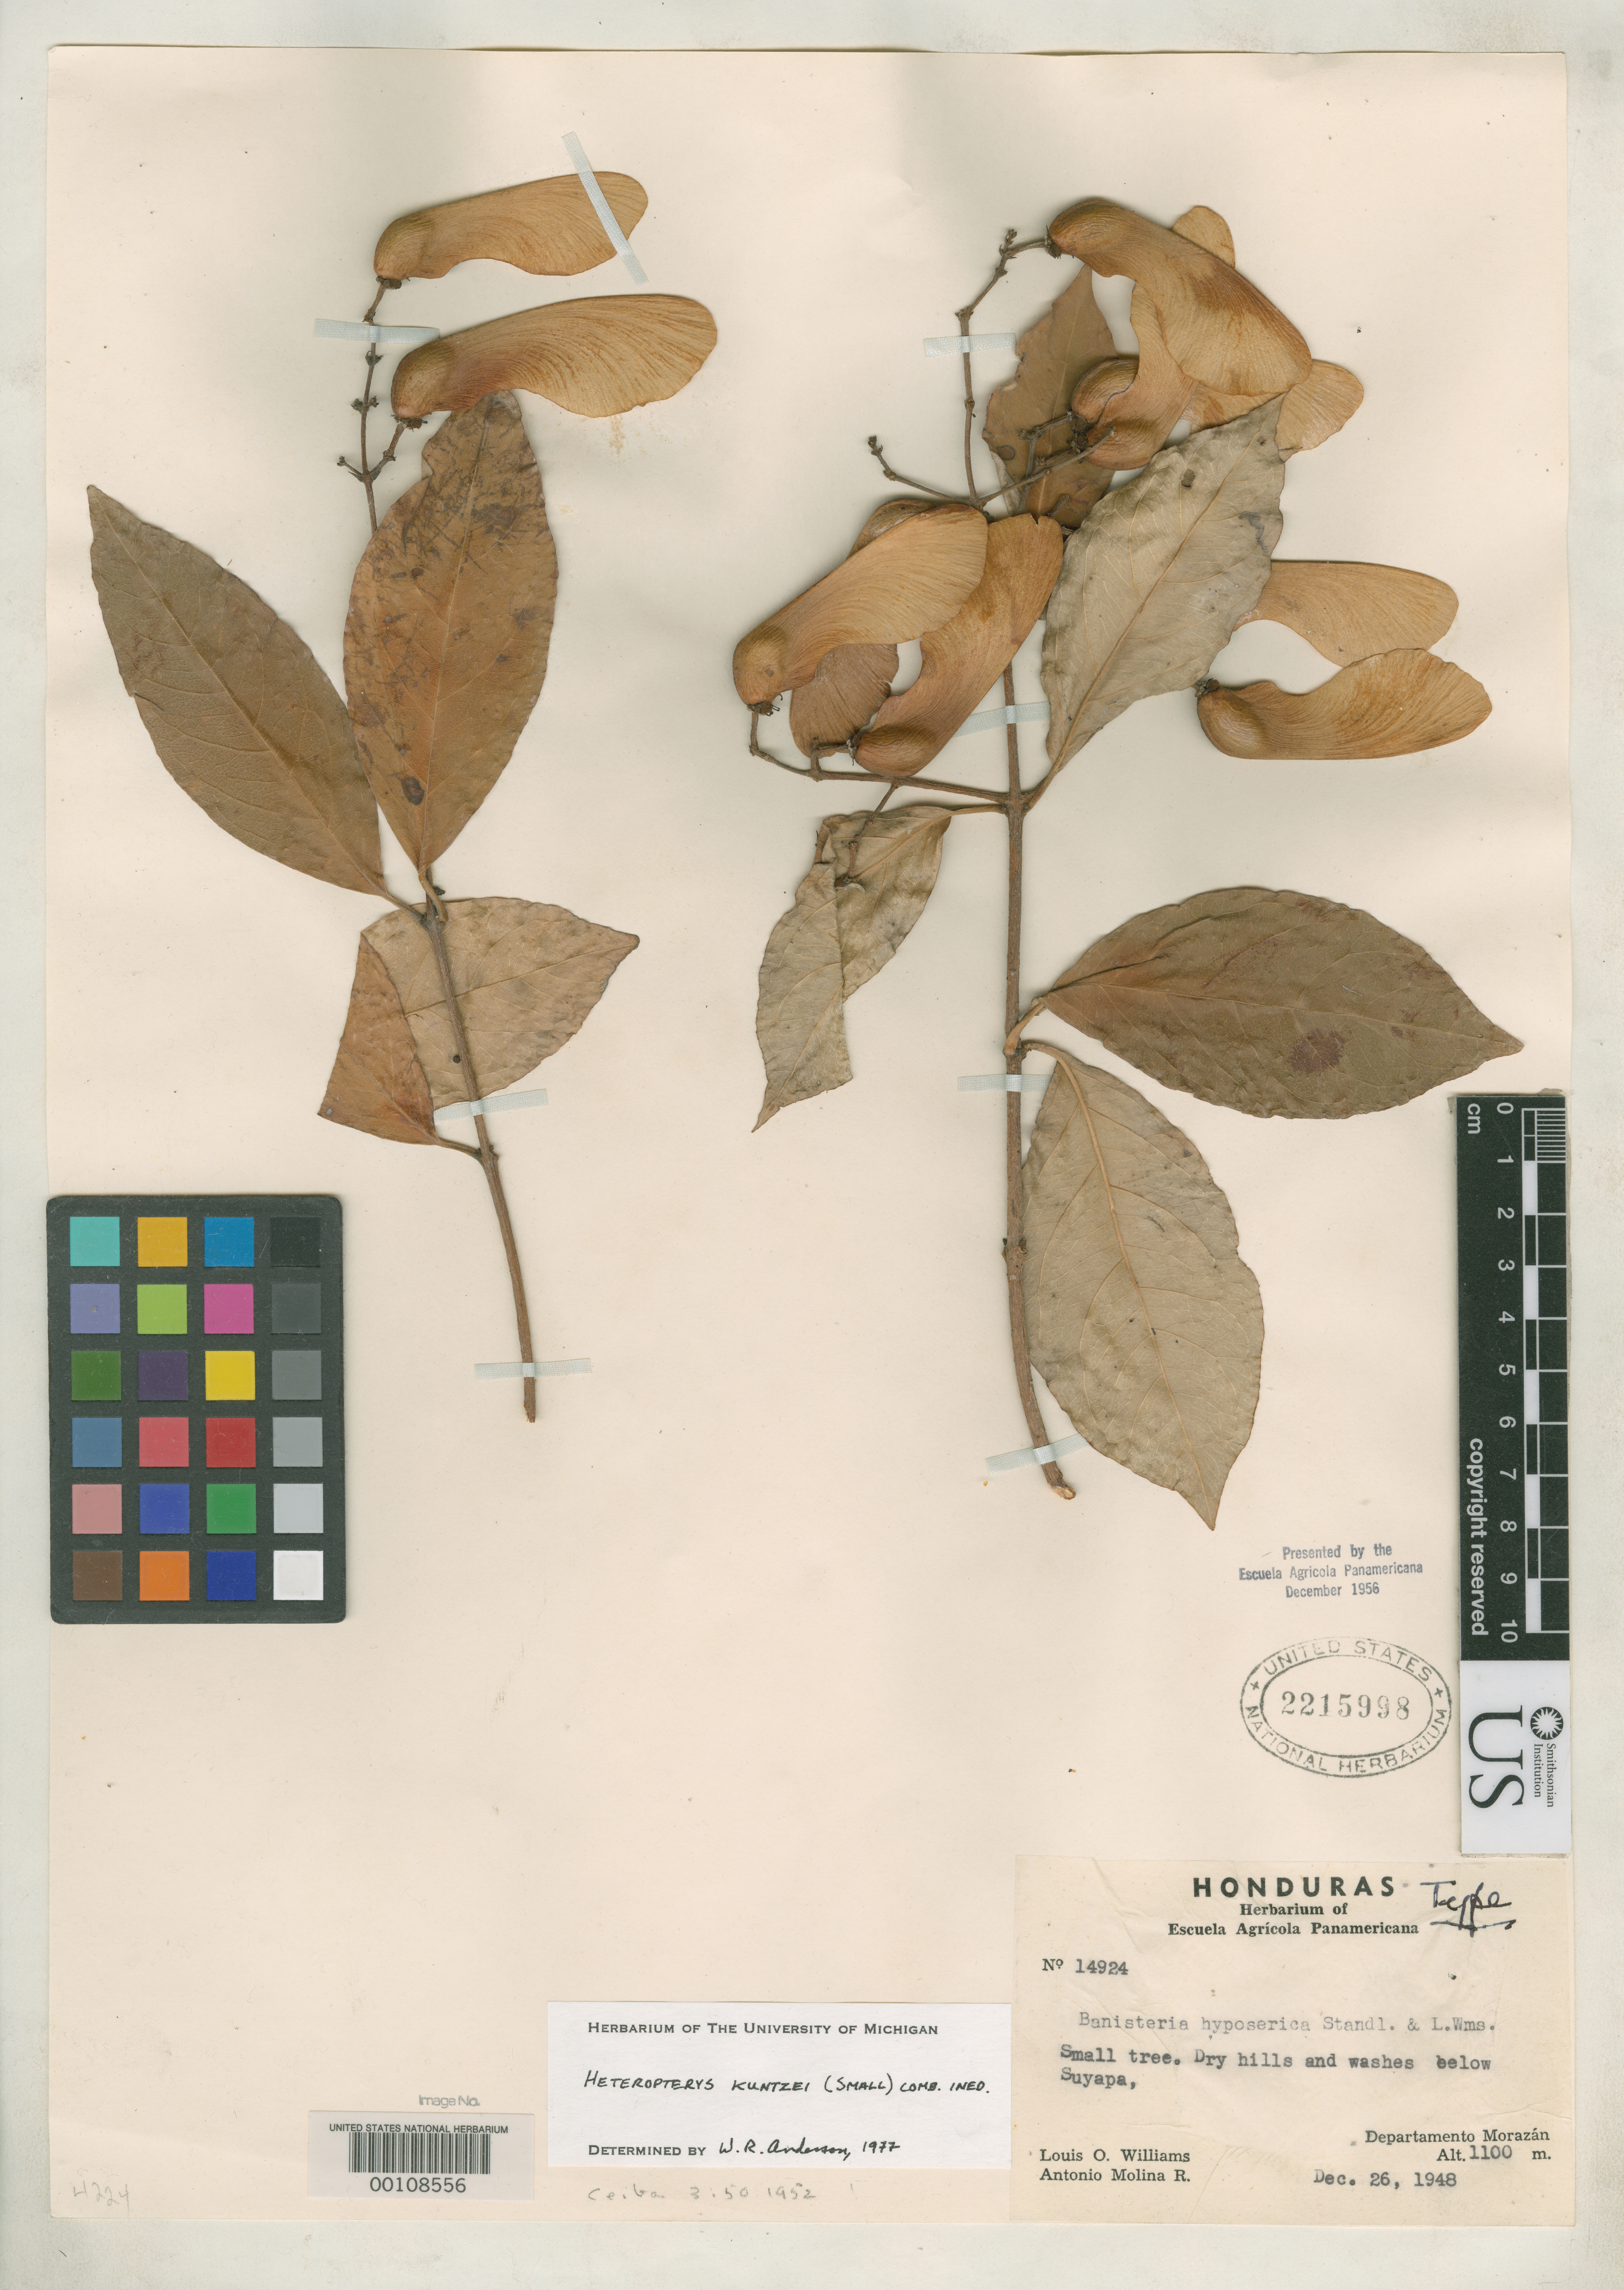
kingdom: Plantae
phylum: Tracheophyta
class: Magnoliopsida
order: Malpighiales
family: Malpighiaceae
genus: Banisteria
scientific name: Banisteria hyposerica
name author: Standl. & L.O. Williams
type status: Holotype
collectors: L. O. Williams & A. Molina R.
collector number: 14924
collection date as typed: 26 Dec 1948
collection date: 1948-12-26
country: Honduras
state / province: Fco. Morazán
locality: Below Suyapa, Departamento Morazán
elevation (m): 1100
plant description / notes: "Presented by the Escuela Agricola Panamericana December 1956." Holotype, transferred from EAP to US; see Dorr et al. 2009, Taxon 58: 993-1001.; Specimen annotated by W.R. Anderson (1977) as "Heteropterys kuntzei (Small) comb. ined.", apparently never published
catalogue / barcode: US 2215998